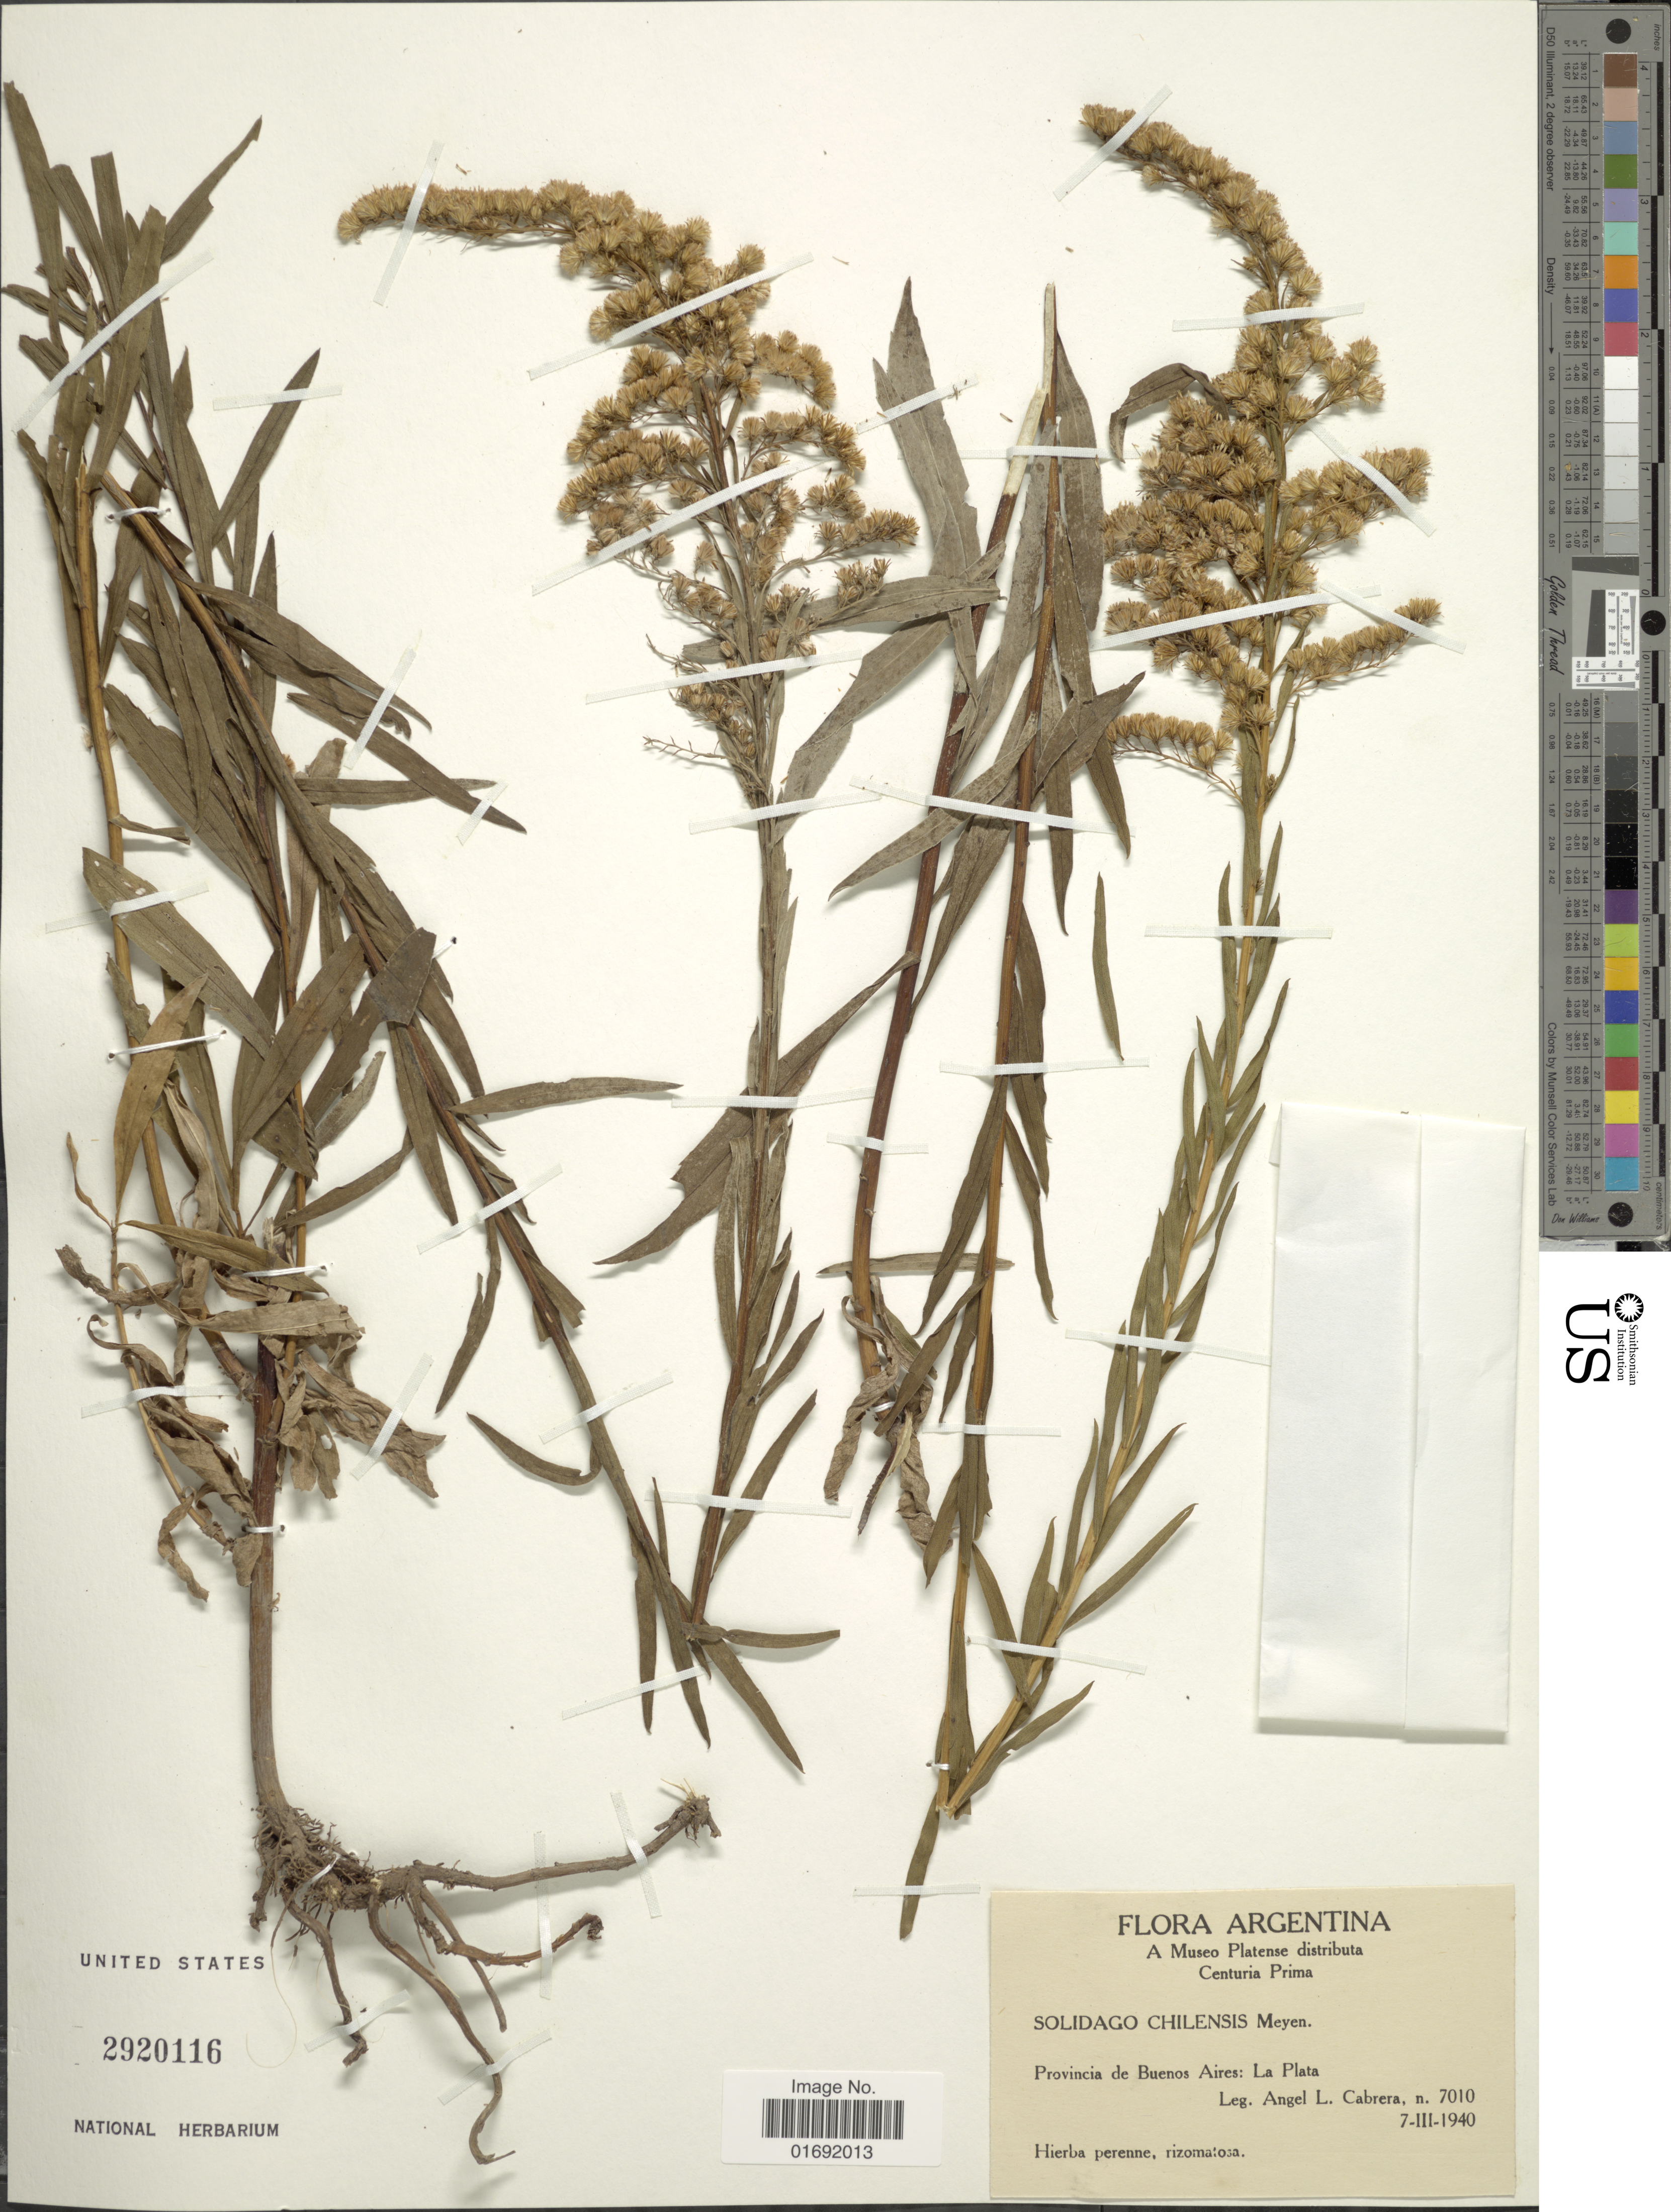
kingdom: Plantae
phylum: Tracheophyta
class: Magnoliopsida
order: Asterales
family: Asteraceae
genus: Solidago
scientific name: Solidago chilensis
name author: Meyen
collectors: A. L. Cabrera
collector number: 7010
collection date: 1940-03-07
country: Argentina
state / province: Buenos Aires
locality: La Plata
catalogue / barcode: US 2920116